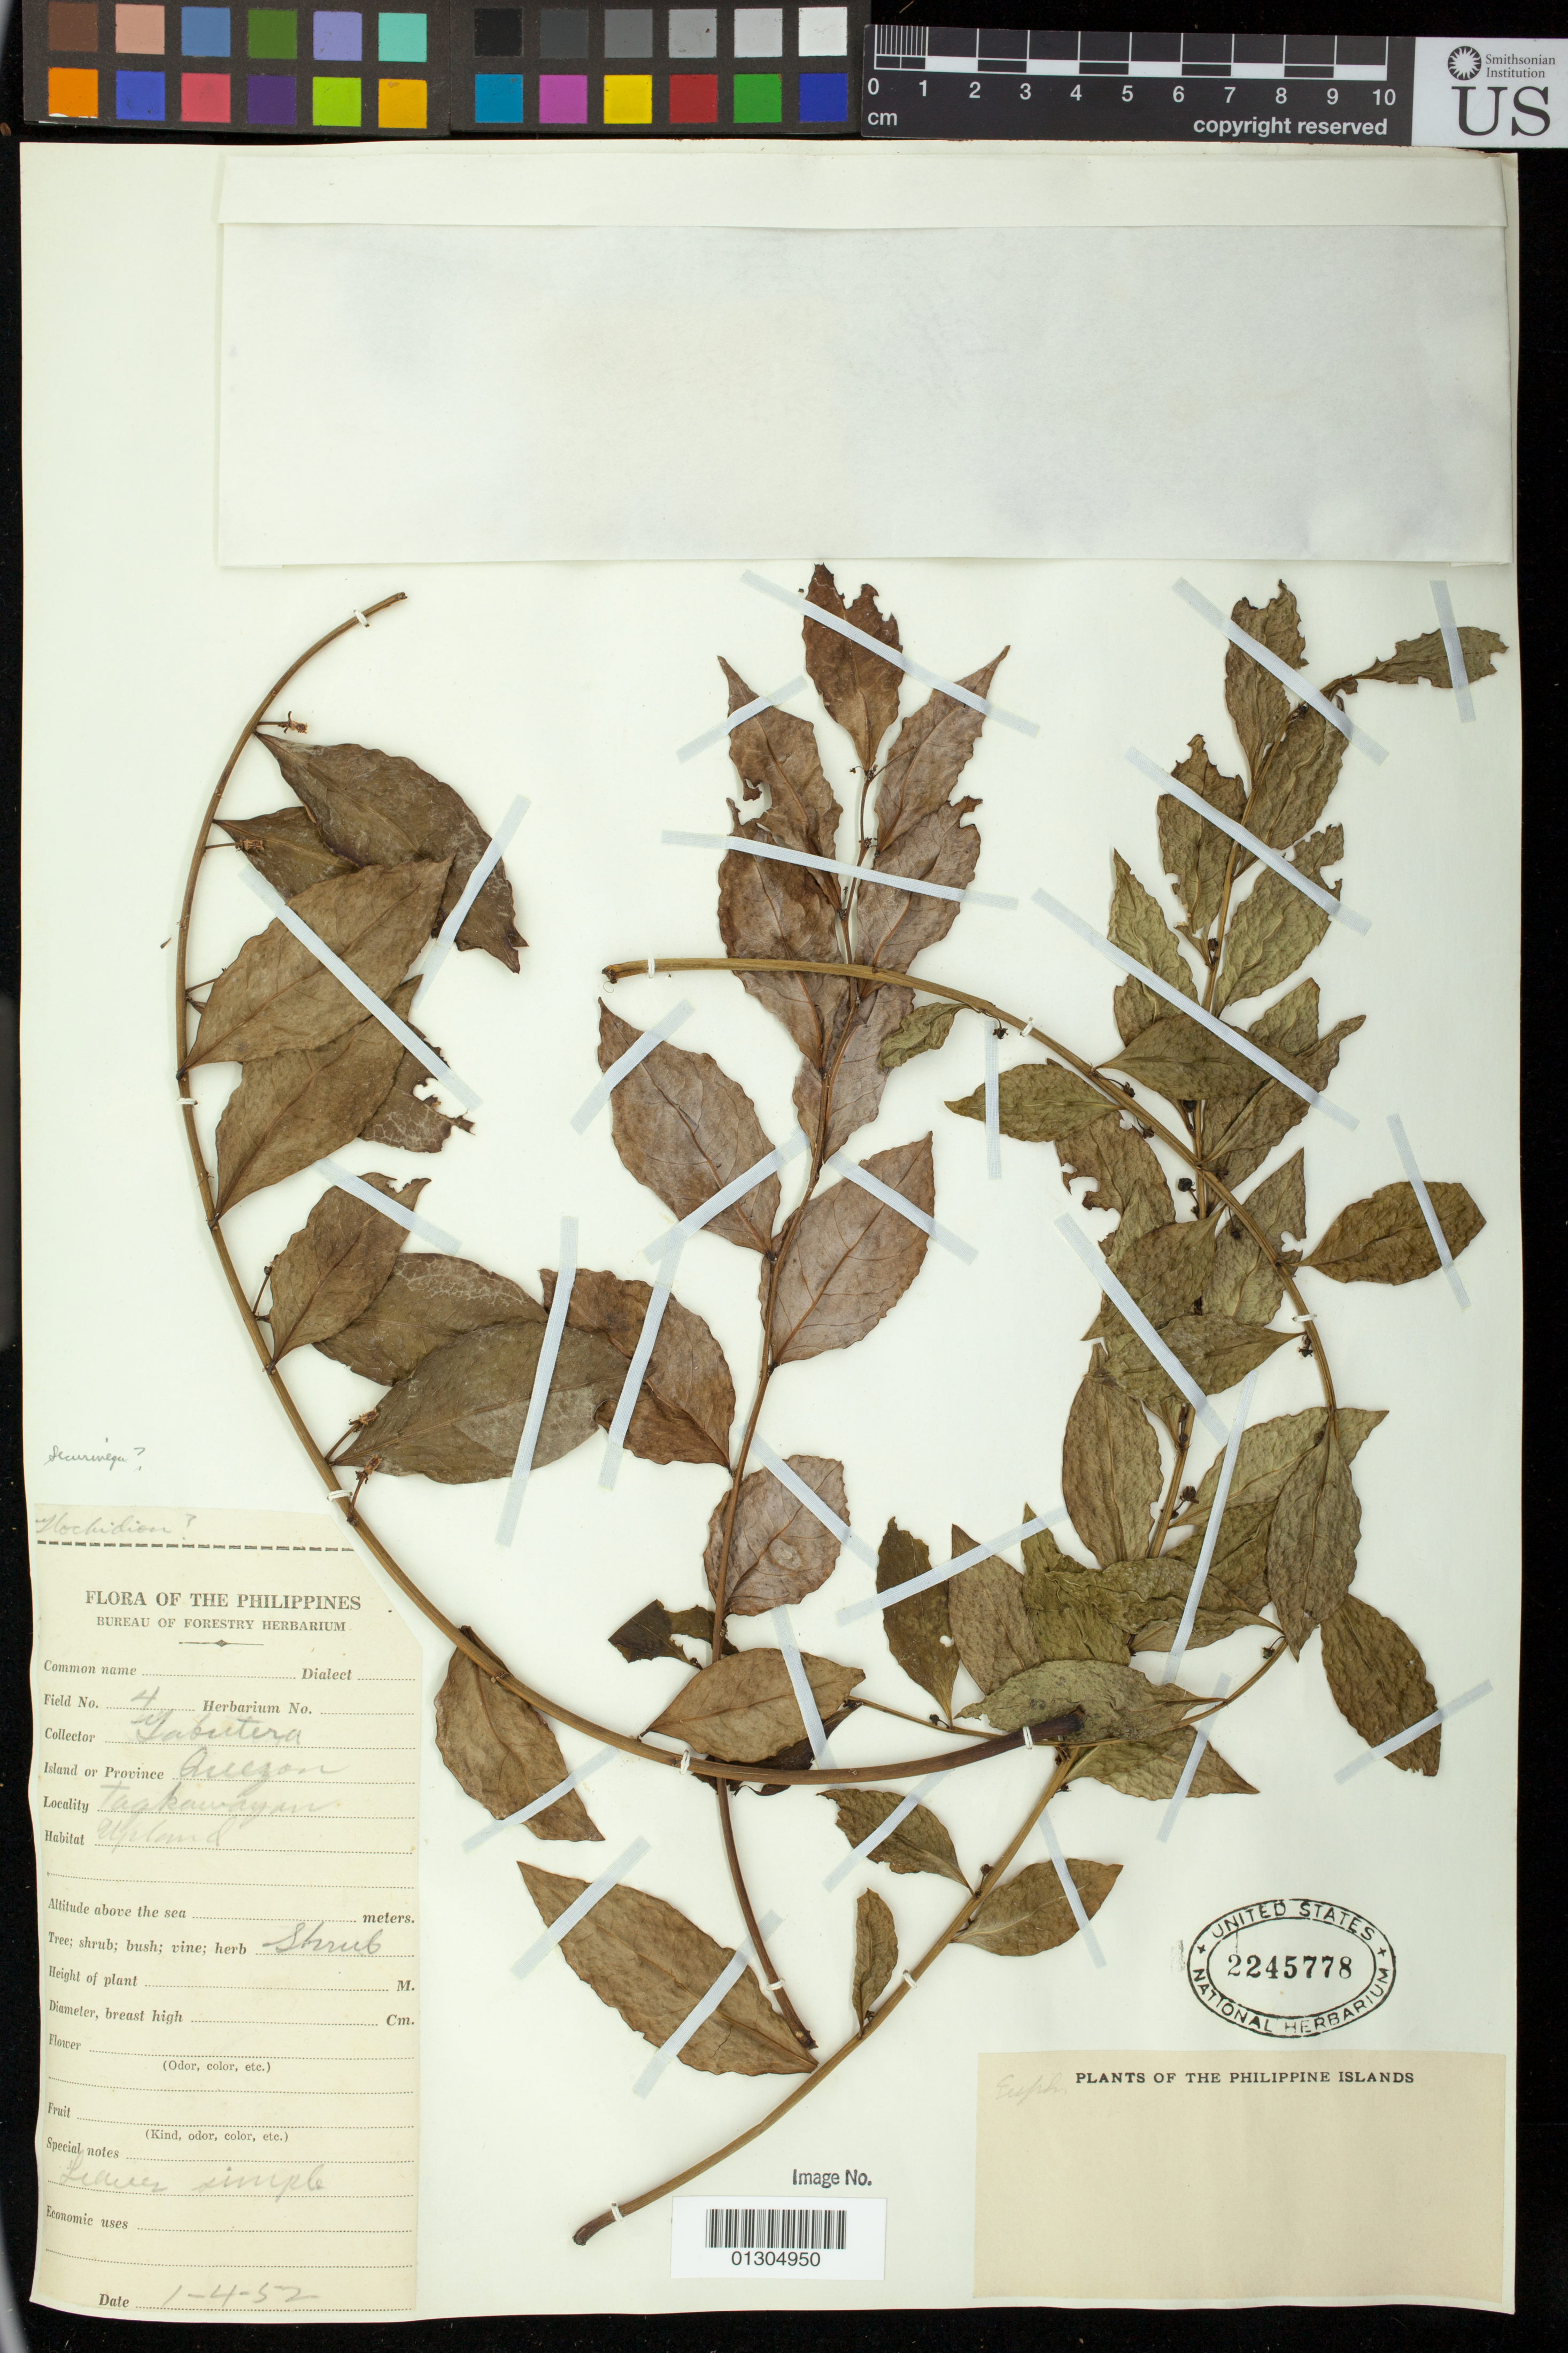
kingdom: Plantae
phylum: Tracheophyta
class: Magnoliopsida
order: Malpighiales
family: Euphorbiaceae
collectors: Gabutera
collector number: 4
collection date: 1952-04-01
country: Philippines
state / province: Calabarzon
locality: Quezon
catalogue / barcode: US 2245778